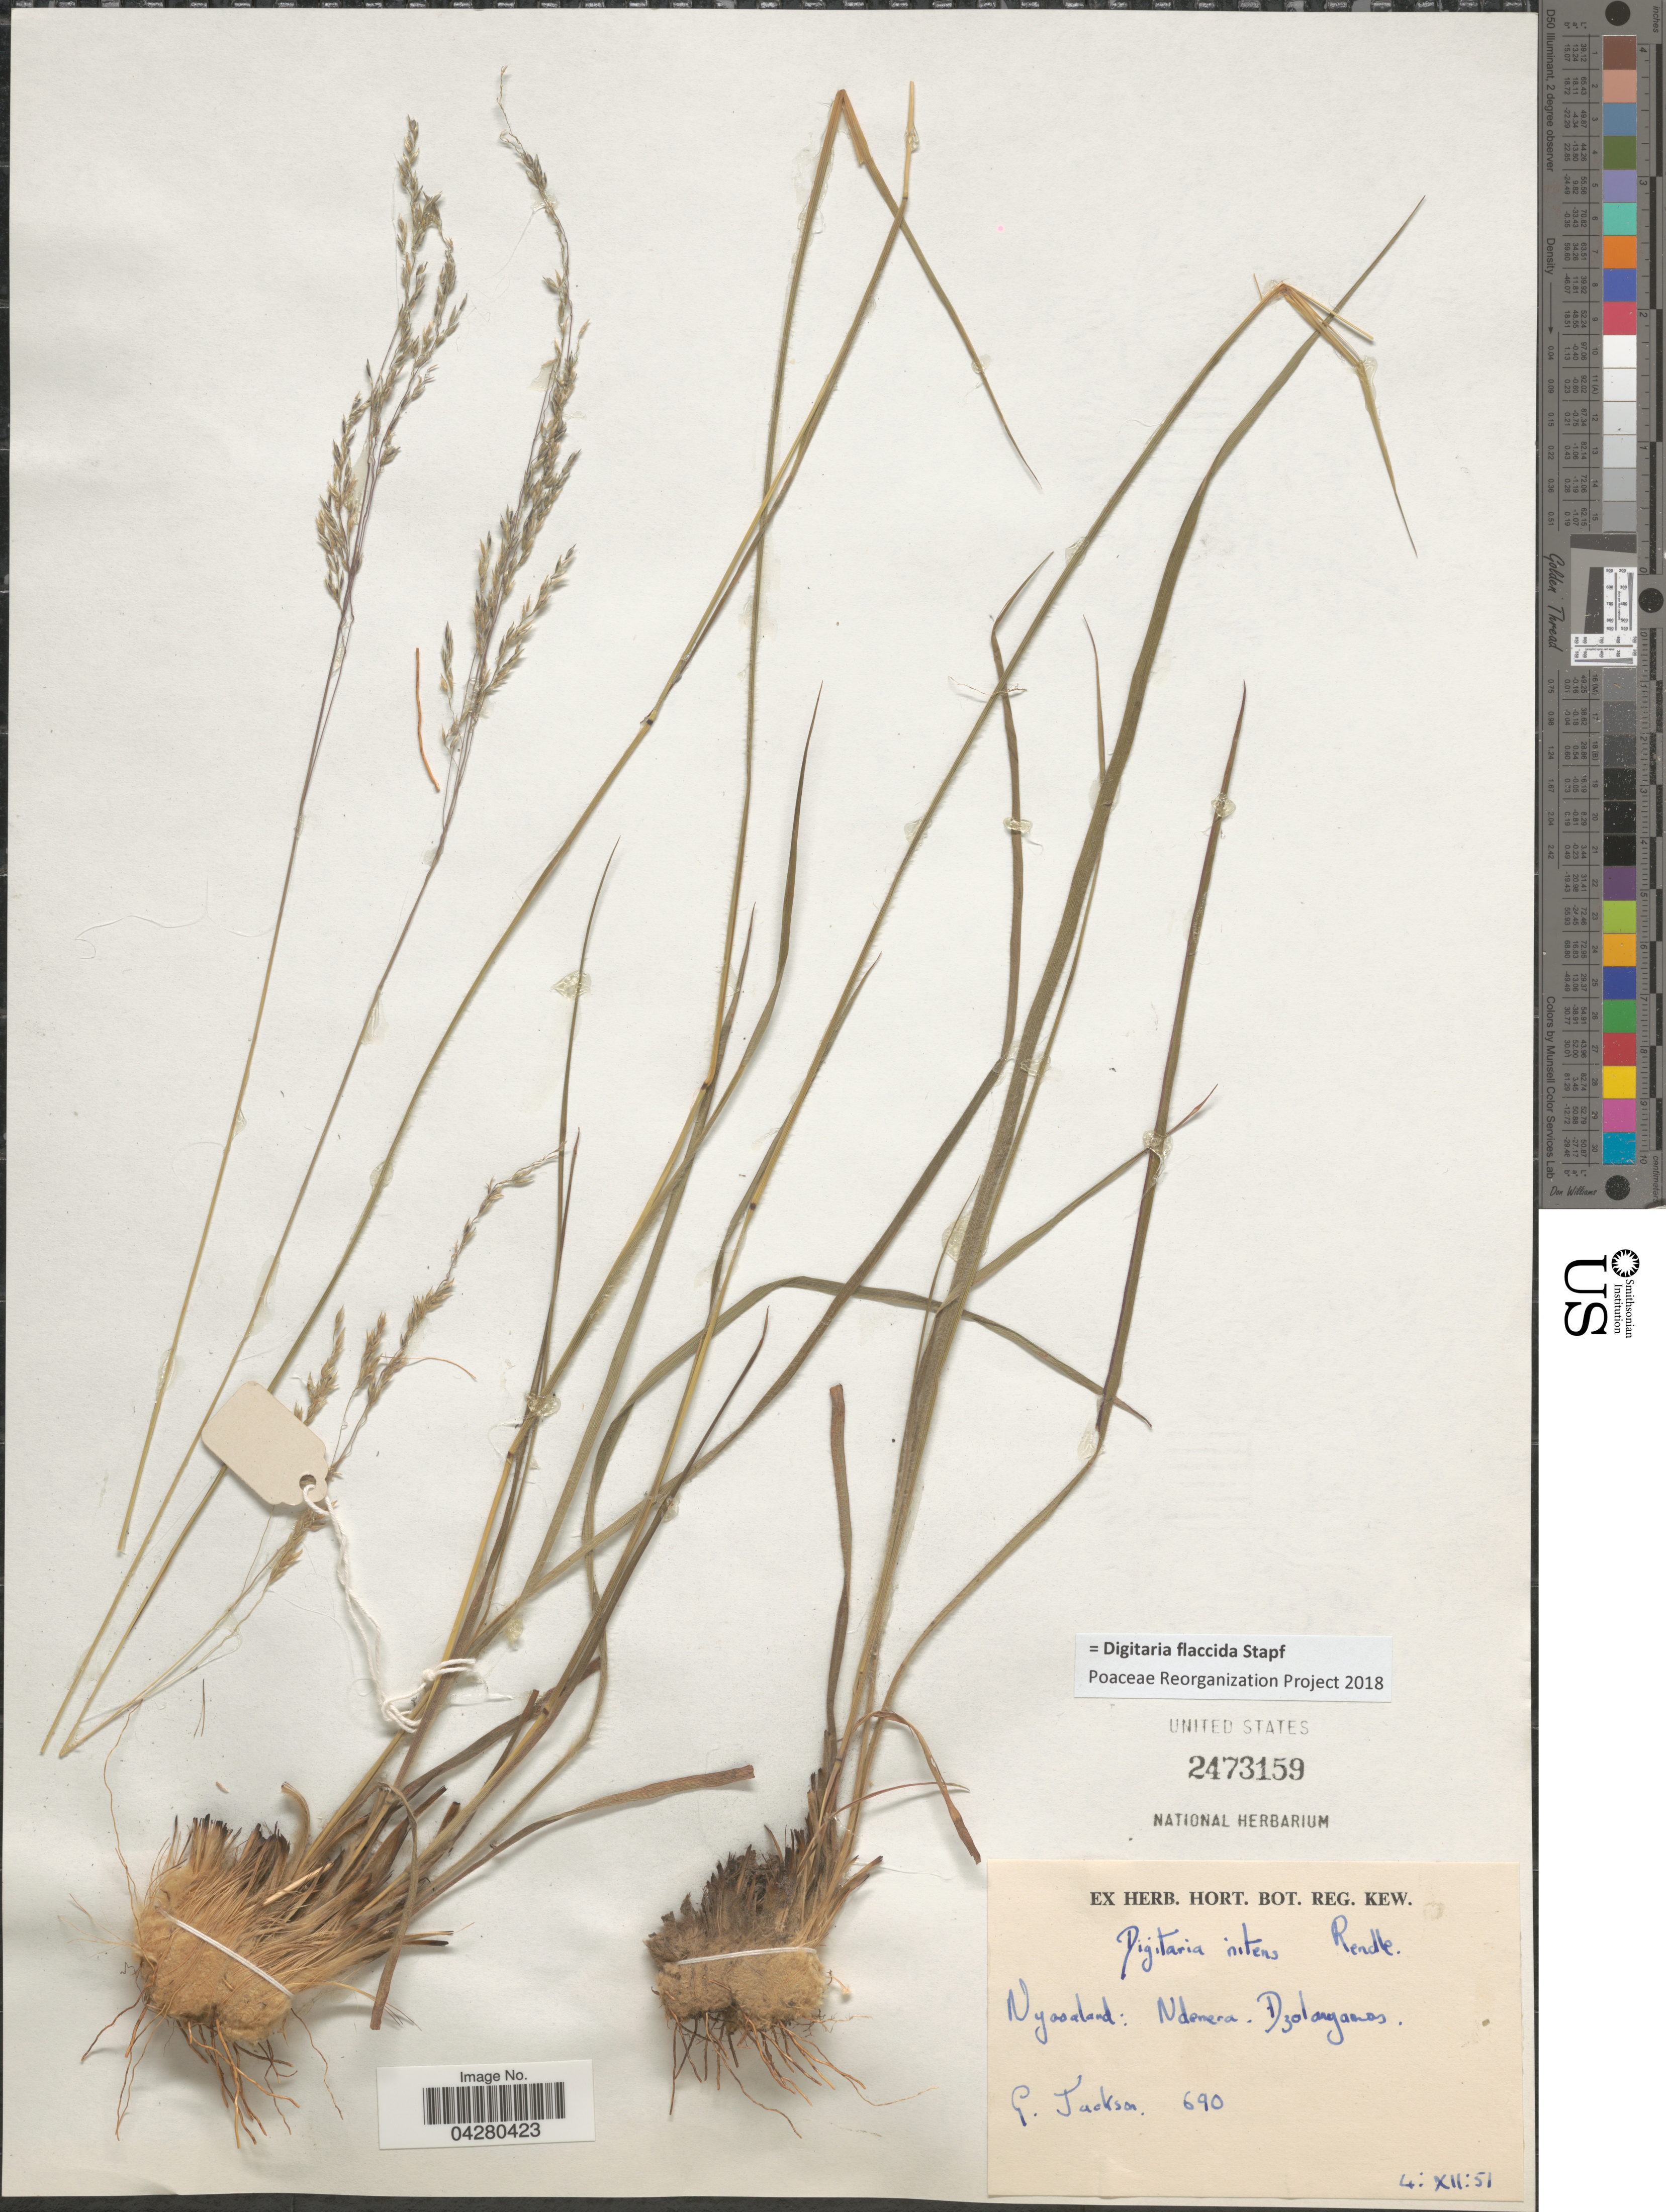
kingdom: Plantae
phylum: Tracheophyta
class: Liliopsida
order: Poales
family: Poaceae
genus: Digitaria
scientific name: Digitaria flaccida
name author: Stapf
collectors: G. Jackson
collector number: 690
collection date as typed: Transcribed d/m/y: 4/12/51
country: Malawi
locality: Nyasaland: Ndemera - Dzolanganas [interpreted].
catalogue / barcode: US 2473159